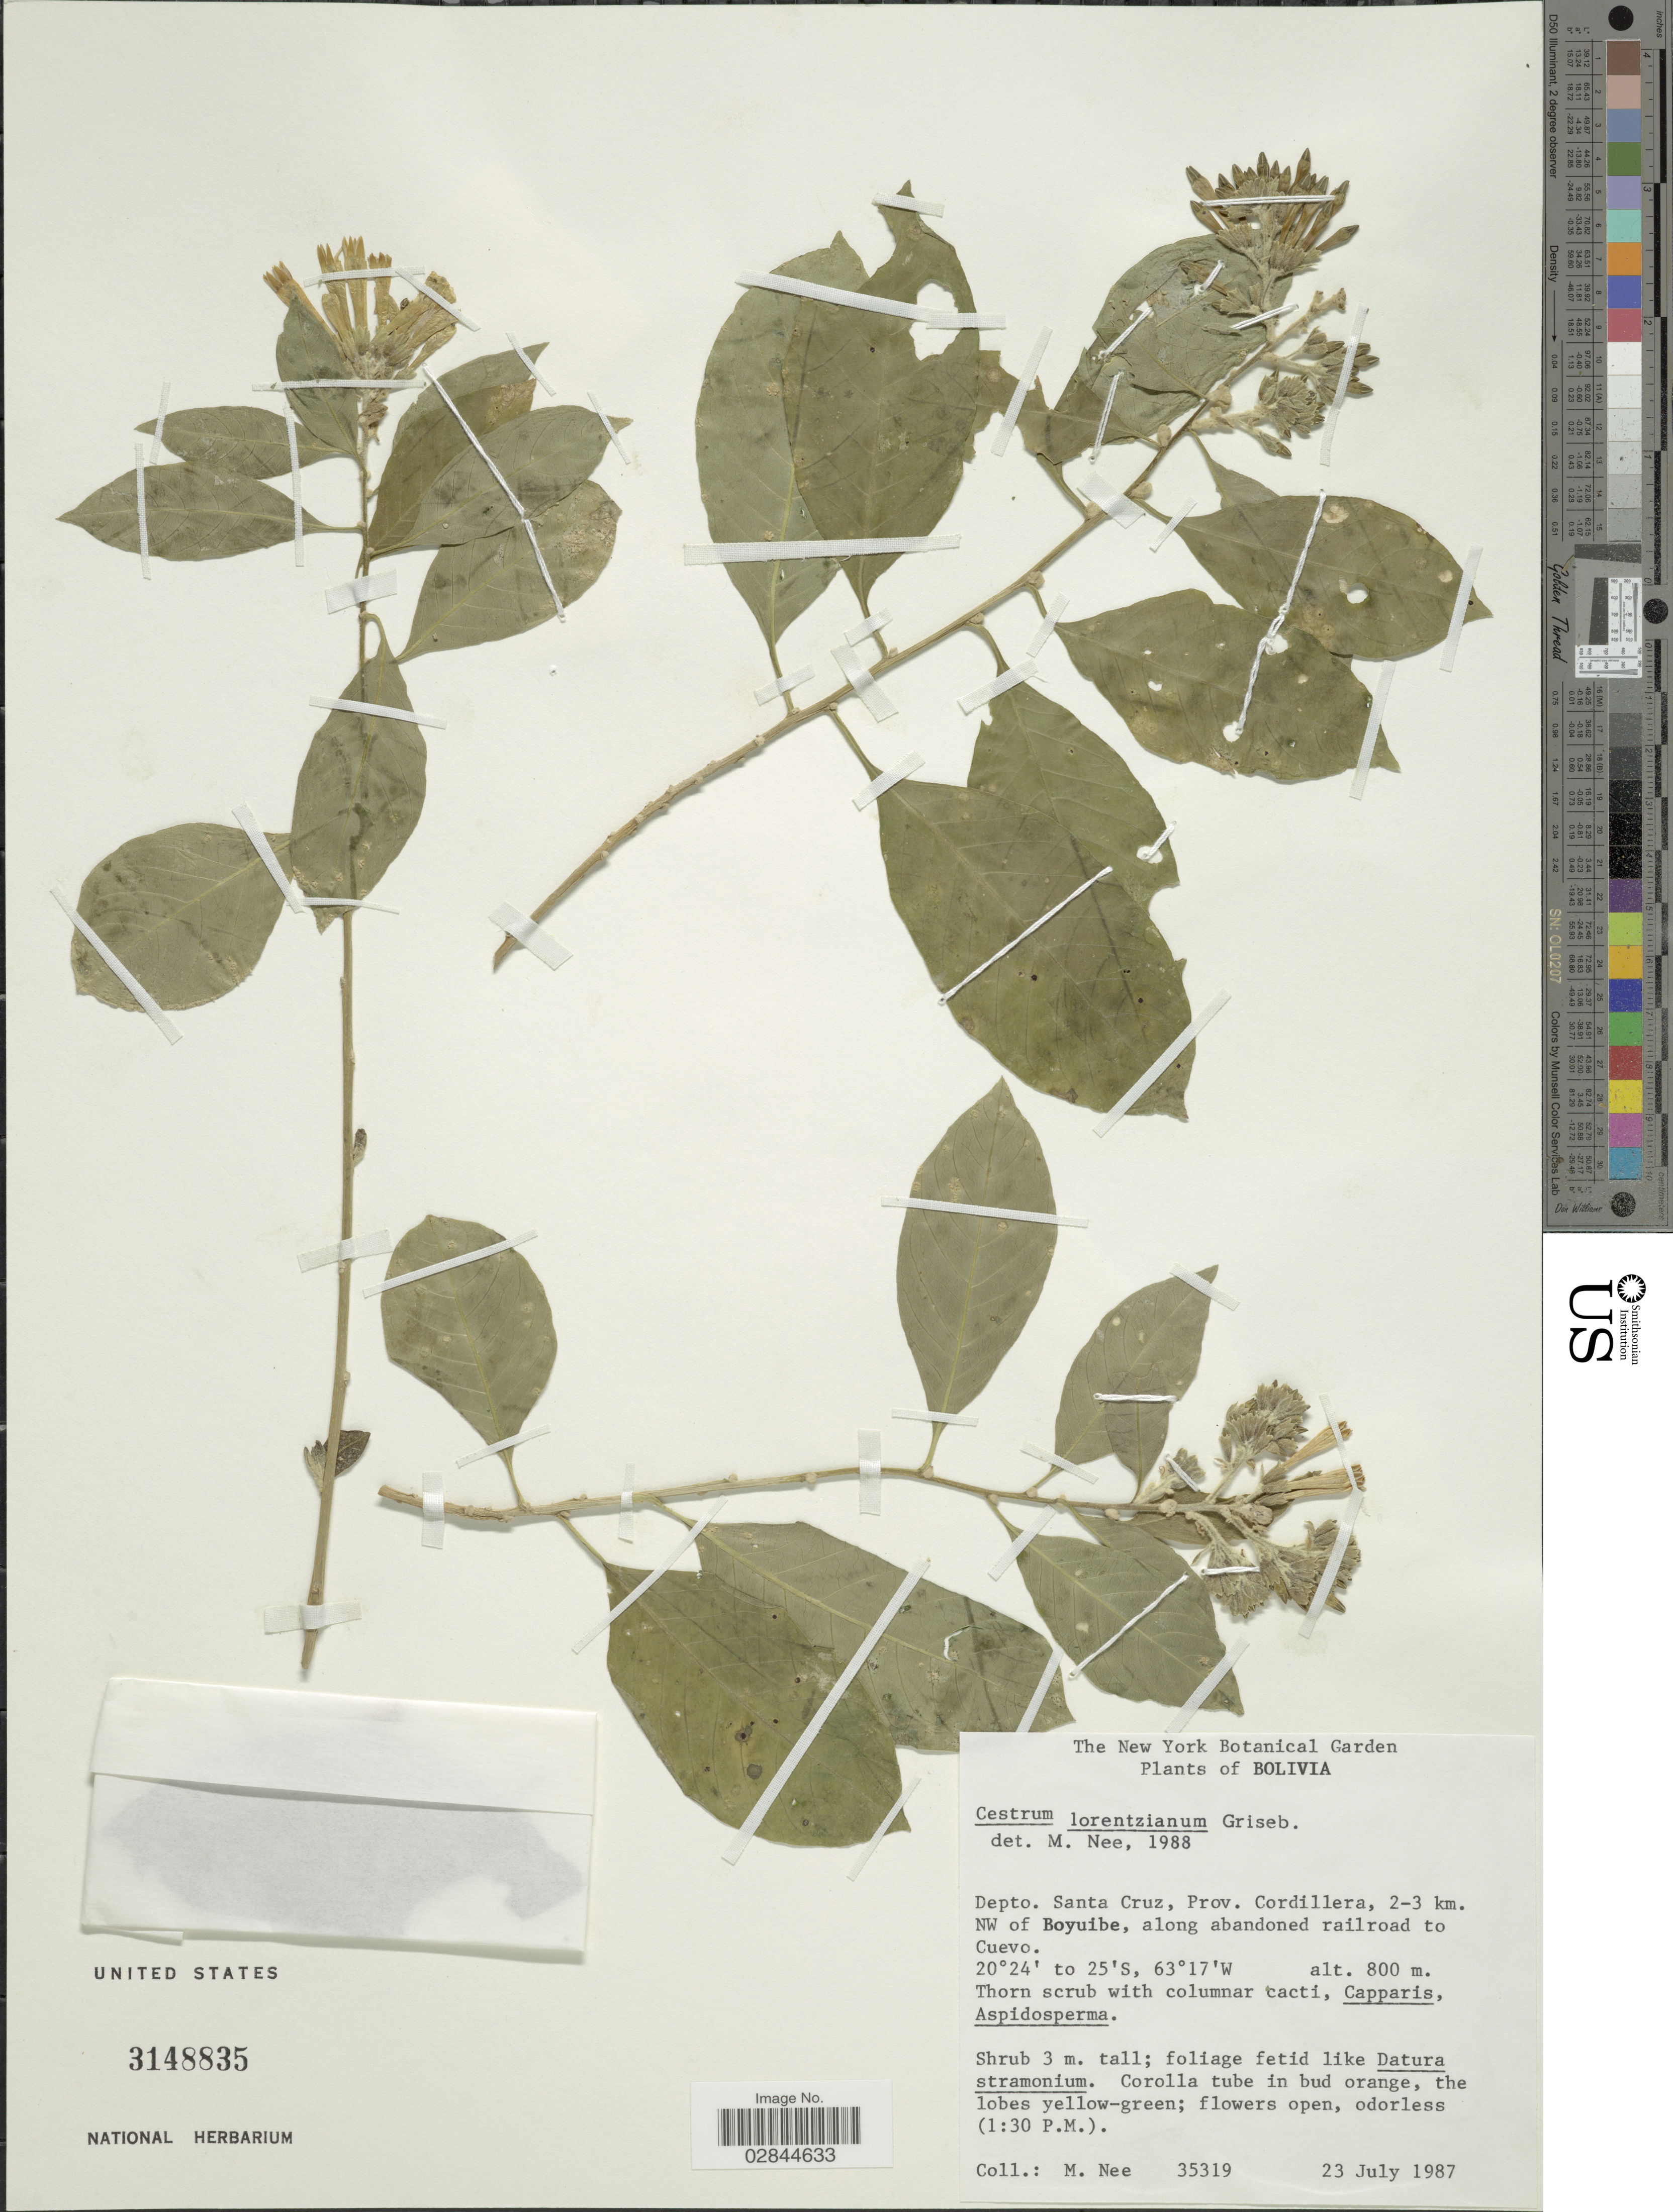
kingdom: Plantae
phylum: Tracheophyta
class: Magnoliopsida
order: Solanales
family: Solanaceae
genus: Cestrum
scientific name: Cestrum lorentzianum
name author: Griseb.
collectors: M. Nee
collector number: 35319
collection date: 1987-07-23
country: Bolivia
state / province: Santa Cruz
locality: Depto. Santa Cruz, Prov. Cordillera. 2-3 km. NW of Boyuibe, along abandoned railroad to Cuevo.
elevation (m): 800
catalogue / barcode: US 3148835